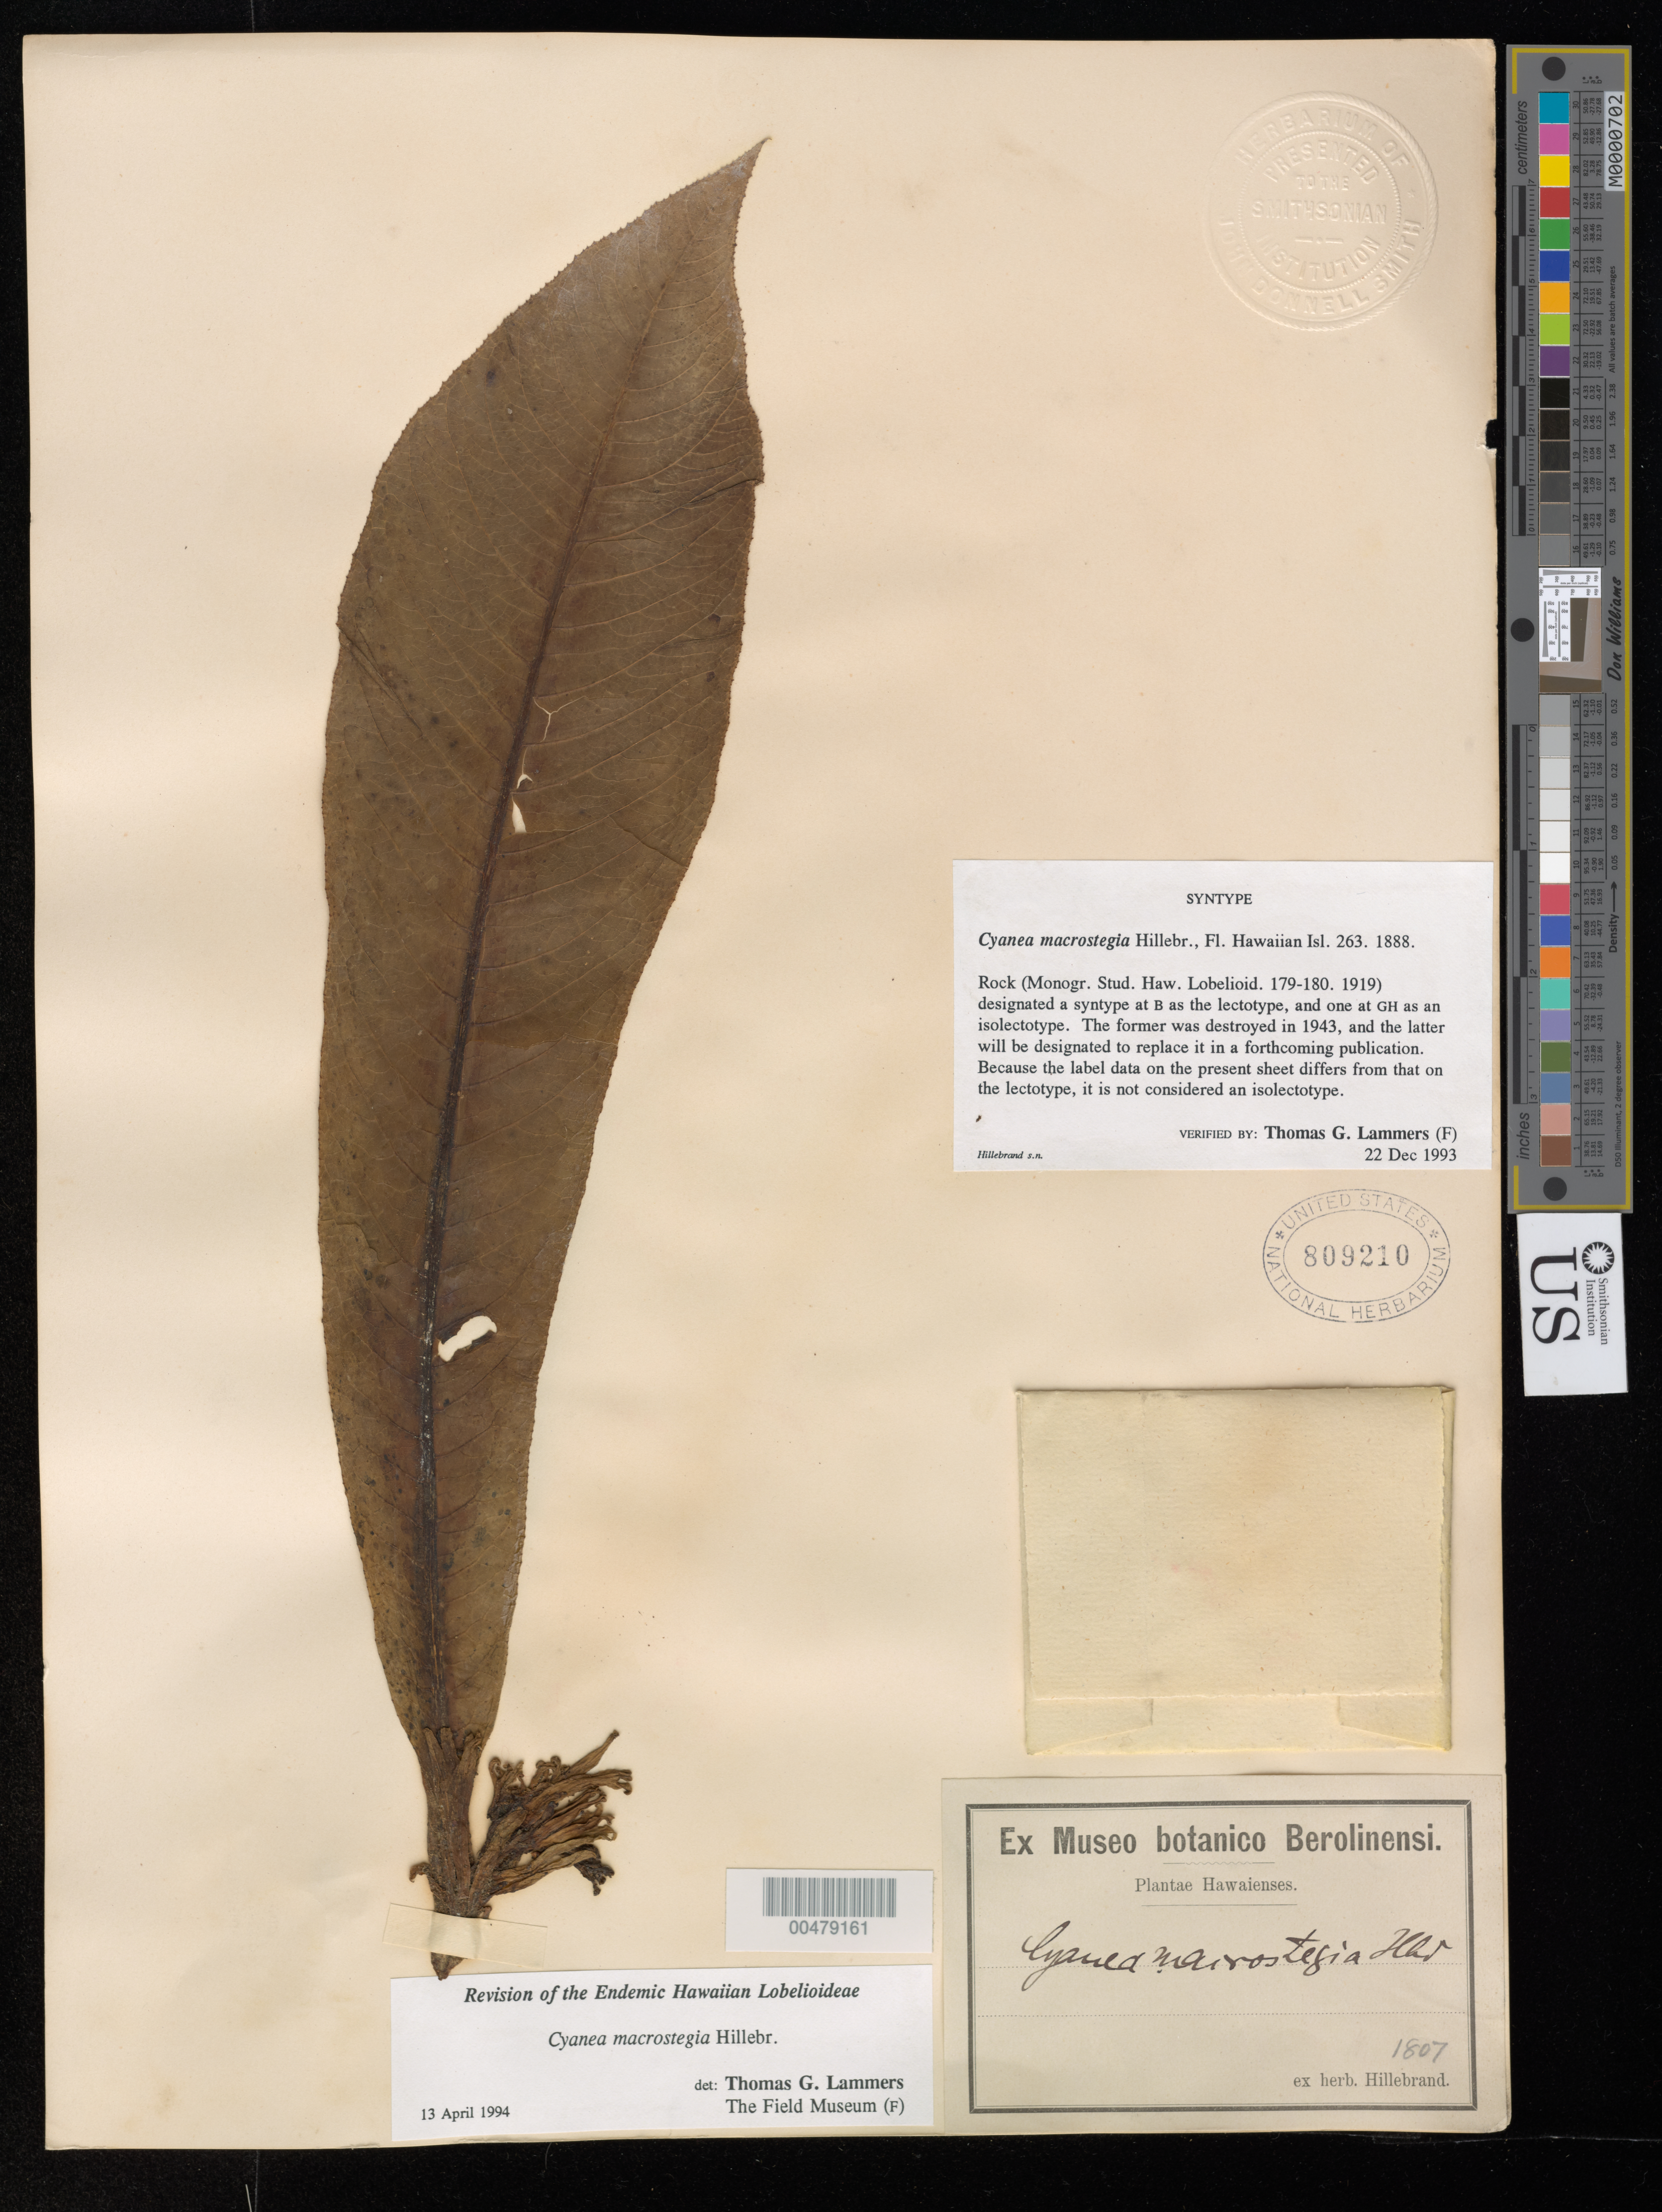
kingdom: Plantae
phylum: Tracheophyta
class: Magnoliopsida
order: Asterales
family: Campanulaceae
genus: Cyanea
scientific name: Cyanea macrostegia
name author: Hillebr.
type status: Syntype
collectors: W. Hillebrand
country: United States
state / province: Hawaii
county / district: Maui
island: Maui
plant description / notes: "Syntype Cyanea macrostegia Hillebr., Fl. Hawaiian Isl. 263. 1888. Rock (Monogr. Stud. Haw. Lobelioid. 179-180. 1919) designated a syntype at B as the lectotype, and one at GH as an isolectotype. The former was destroyed in 1943, and the latter will be designated to replace it in a forthcoming publication. Because the label data on the present sheet differs from that on the lectotype, it is not considered an isolectotype. Verified by: Thomas G. Lammers (F), 22 Dec 1993".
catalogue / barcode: US 809210